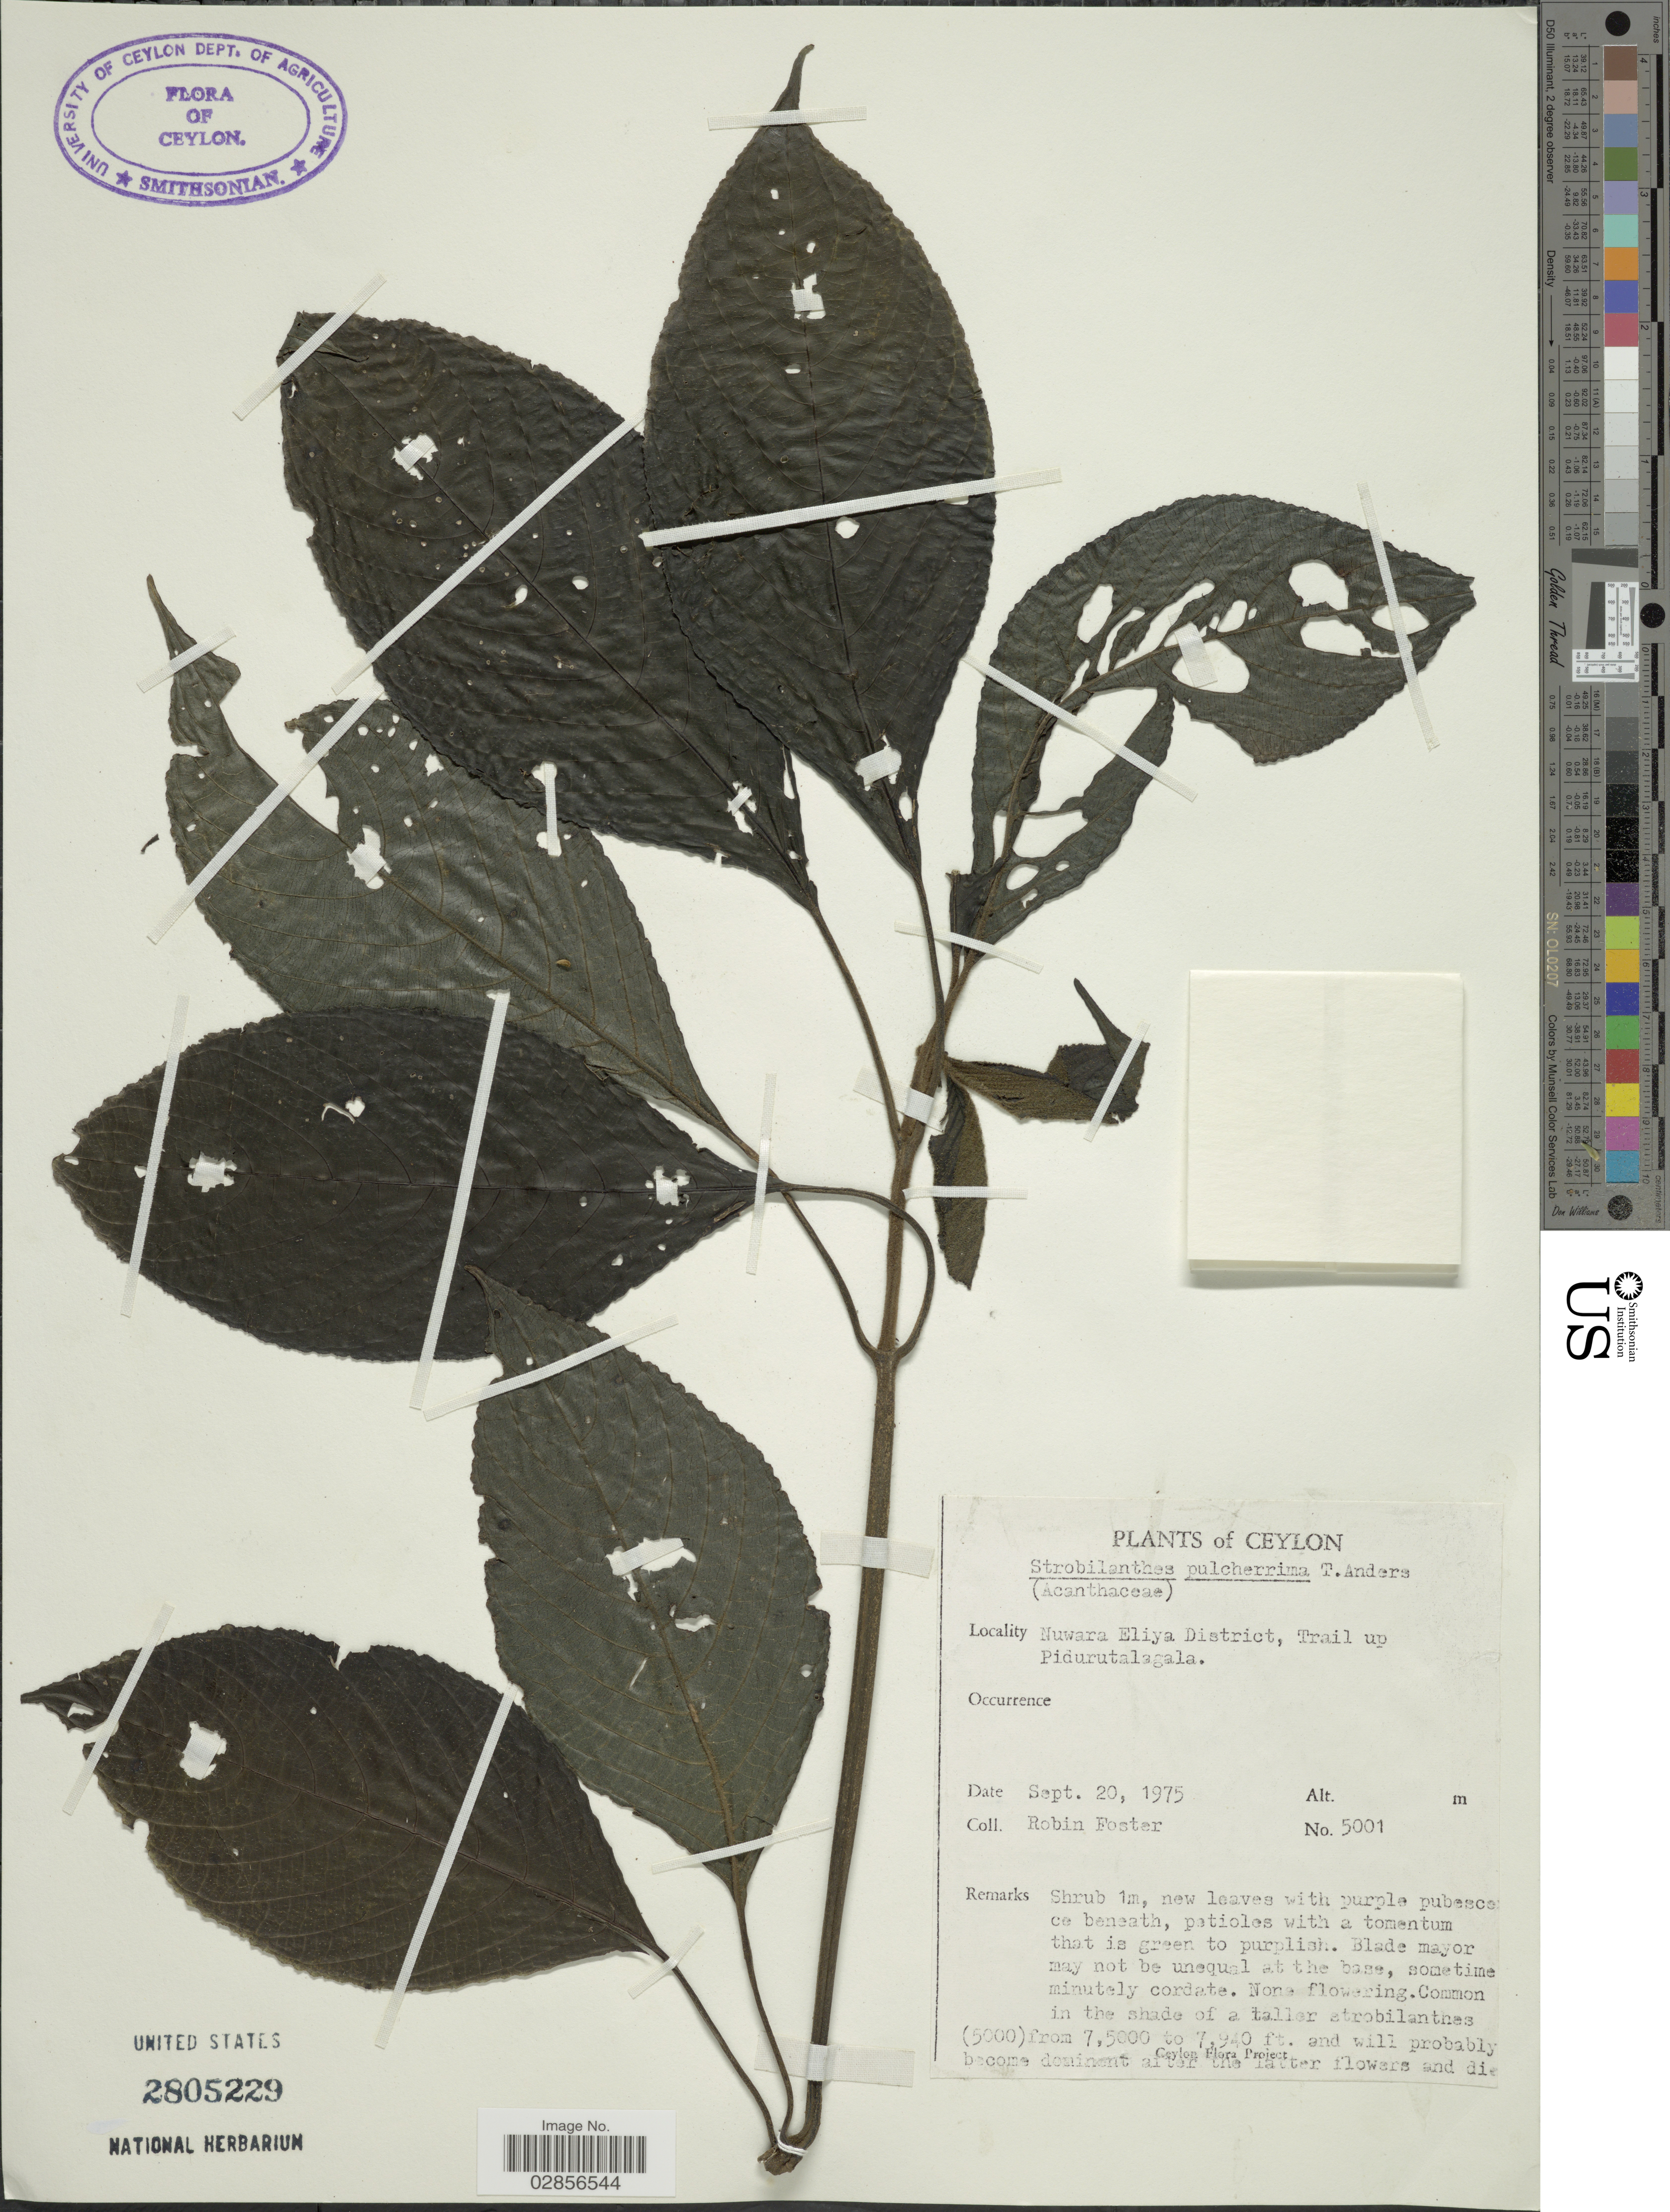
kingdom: Plantae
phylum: Tracheophyta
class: Magnoliopsida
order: Lamiales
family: Acanthaceae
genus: Strobilanthes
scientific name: Strobilanthes pulcherrima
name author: T. Anderson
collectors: R. B. Foster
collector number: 5001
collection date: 1975-09-20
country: Sri Lanka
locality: Ceylon, Nuwara Eliya District. Trail up Pidurutalagala.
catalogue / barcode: US 2805229